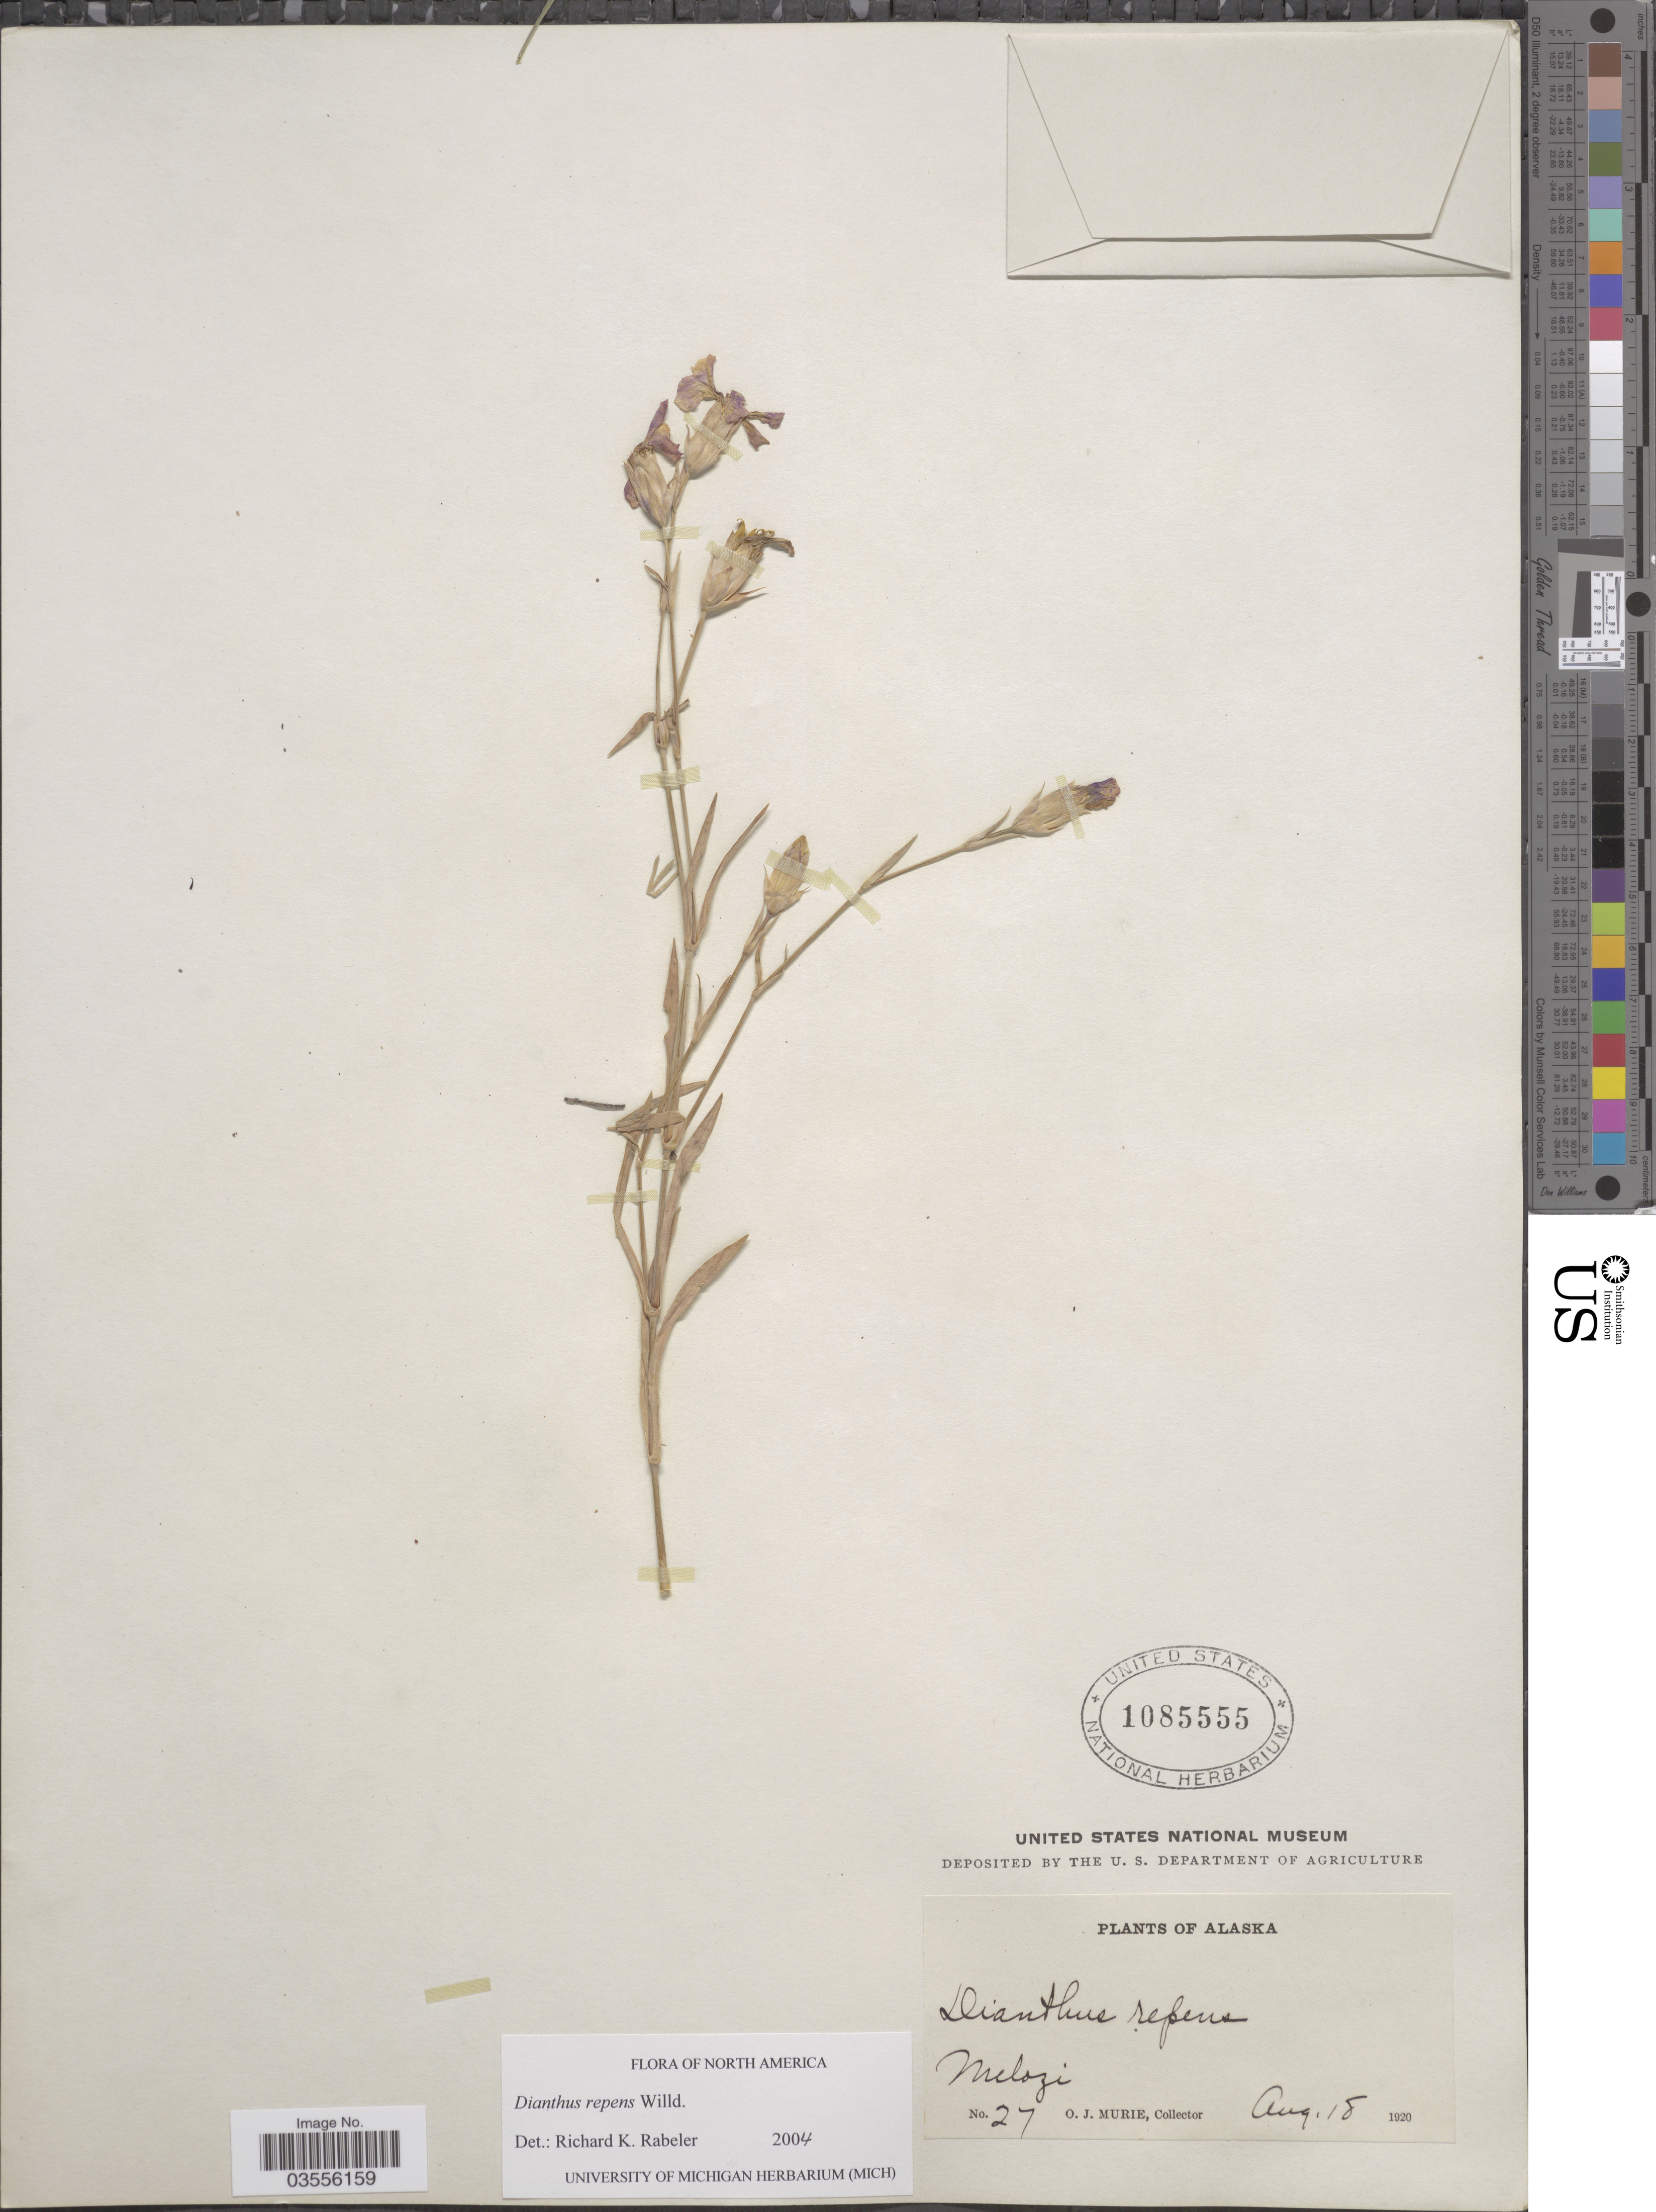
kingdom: Plantae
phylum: Tracheophyta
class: Magnoliopsida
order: Caryophyllales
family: Caryophyllaceae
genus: Dianthus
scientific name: Dianthus repens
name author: L.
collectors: O. Murie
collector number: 27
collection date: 1920-08-18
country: United States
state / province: Alaska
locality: Melozi.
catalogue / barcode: US 1085555